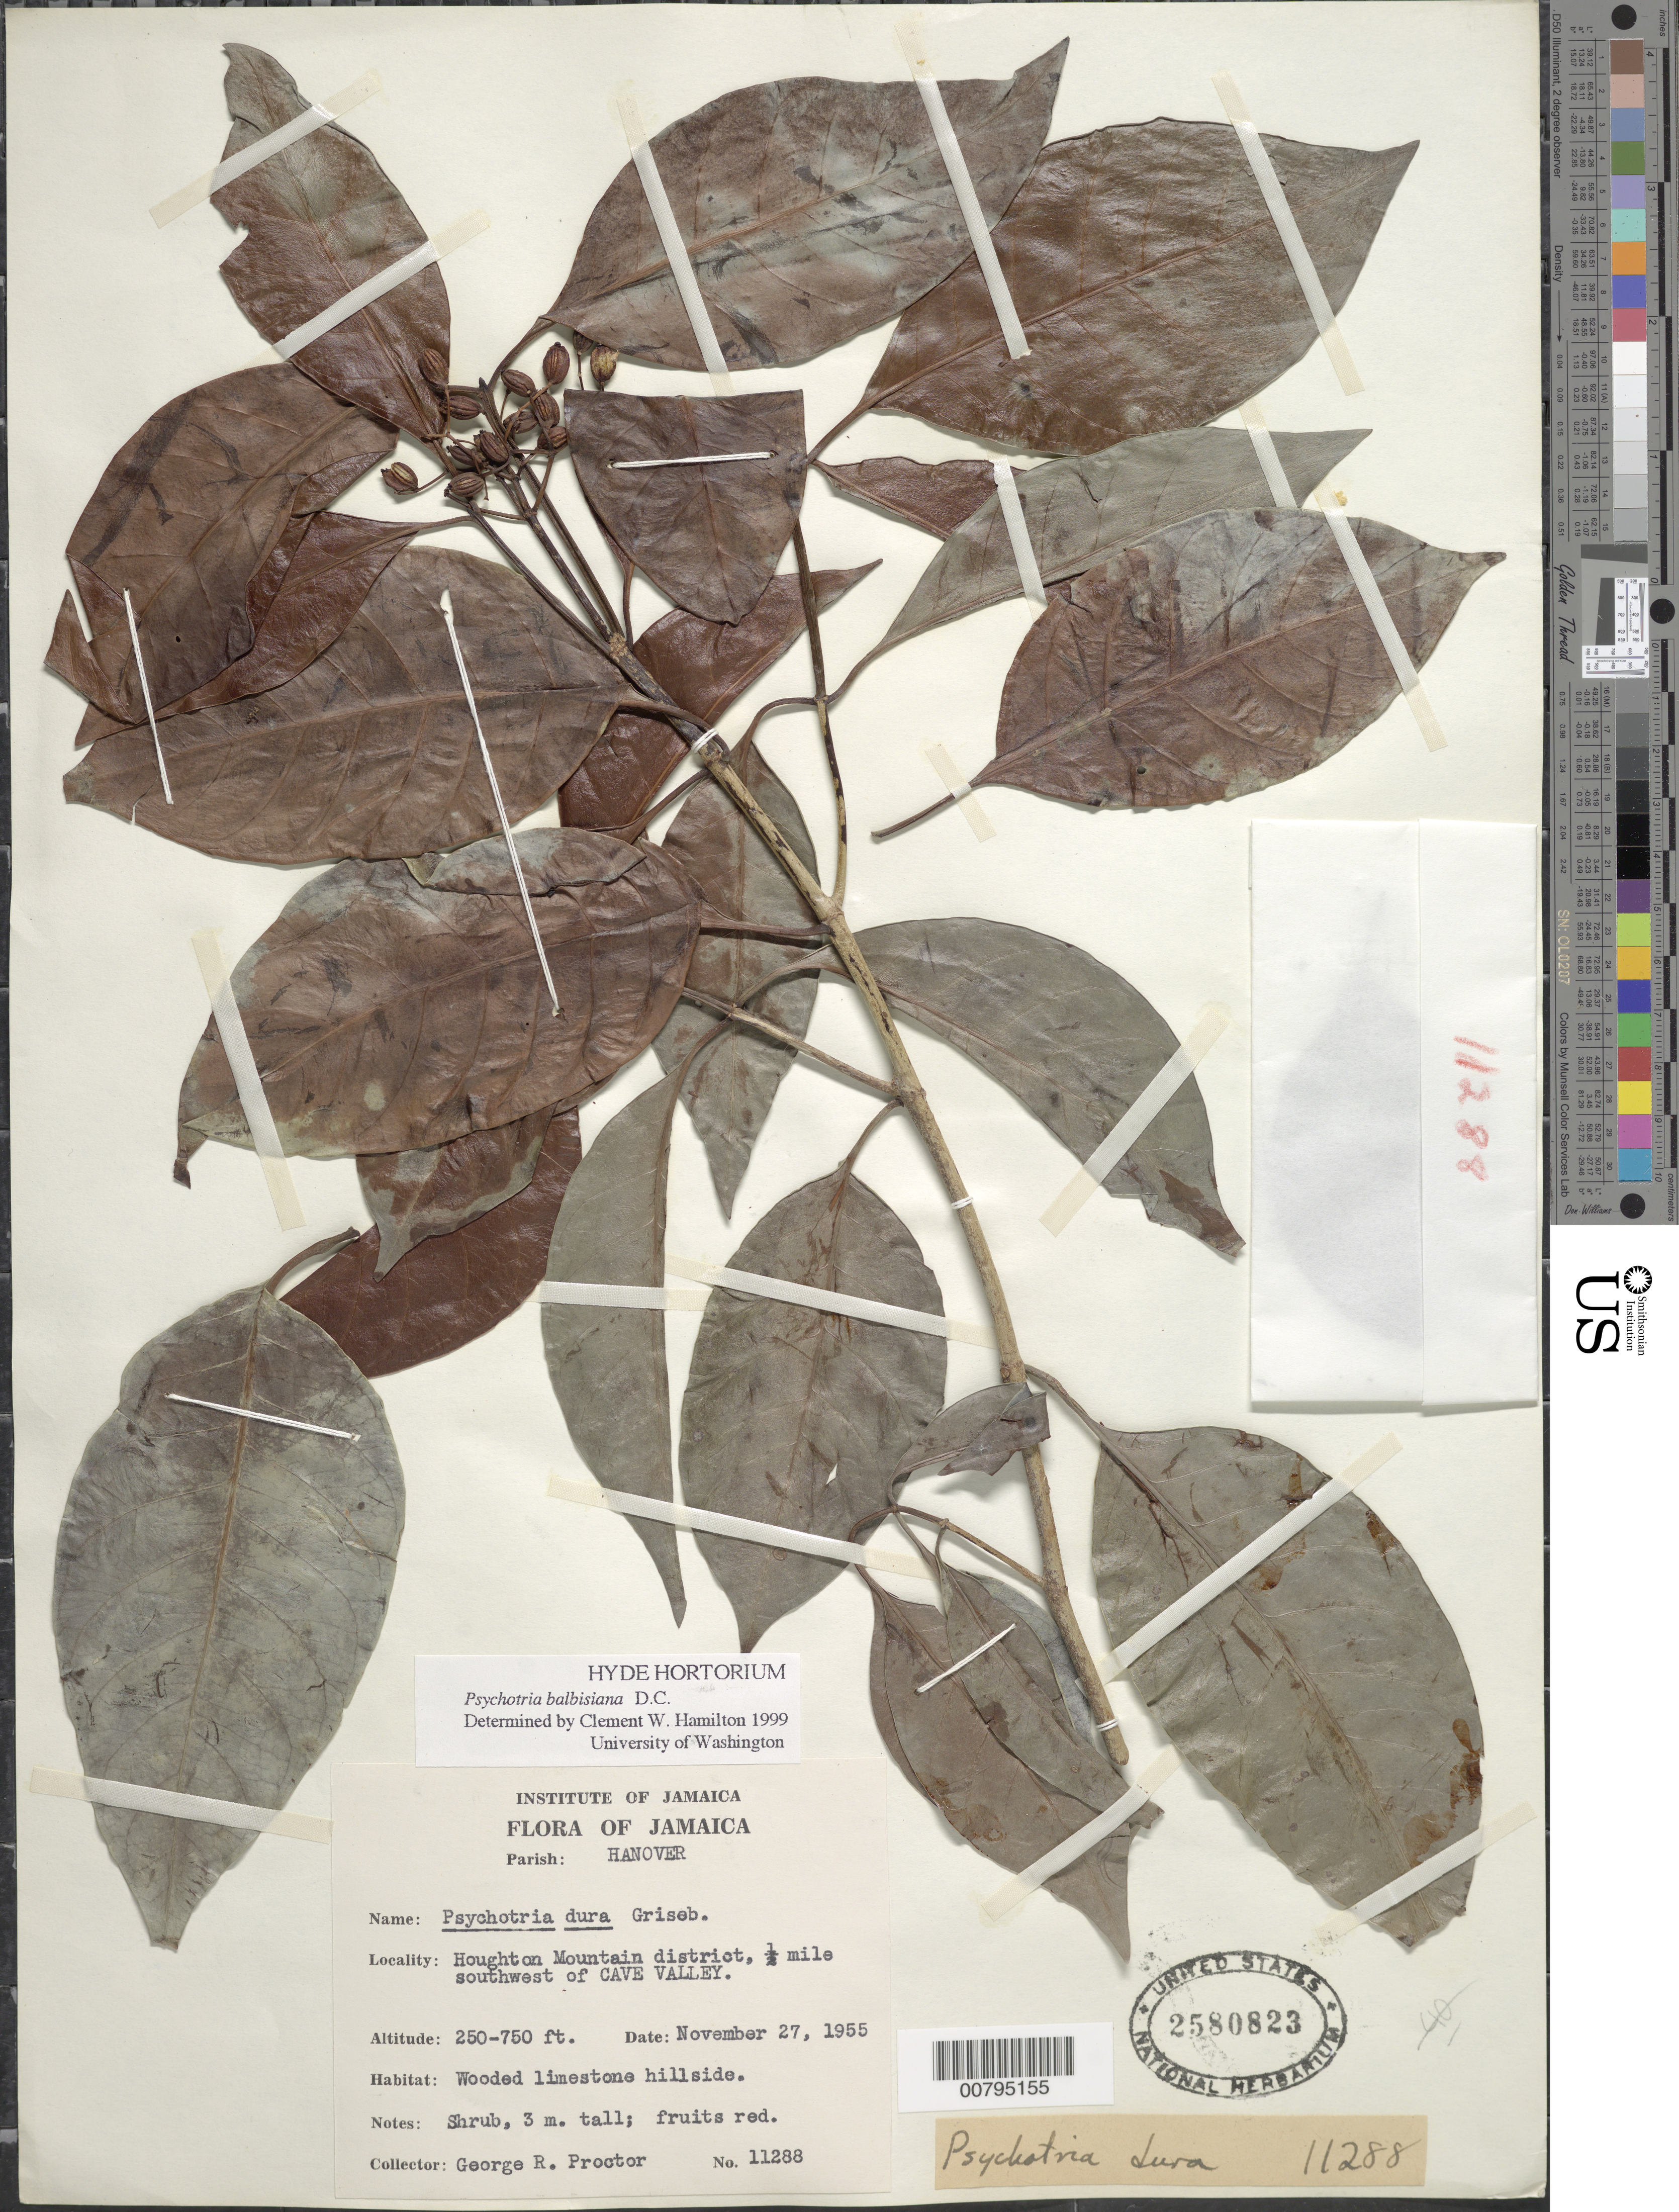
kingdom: Plantae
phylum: Tracheophyta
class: Magnoliopsida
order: Gentianales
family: Rubiaceae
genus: Psychotria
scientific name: Psychotria balbisiana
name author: DC.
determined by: Hamilton, C. W.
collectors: G. R. Proctor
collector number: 11288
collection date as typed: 27 Nov 1955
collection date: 1955-11-27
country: Jamaica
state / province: Hanover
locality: Houghton Mountain District, 1/2 mile southwest of Cave Valley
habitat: Wooded limestone hillside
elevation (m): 76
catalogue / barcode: US 2580823